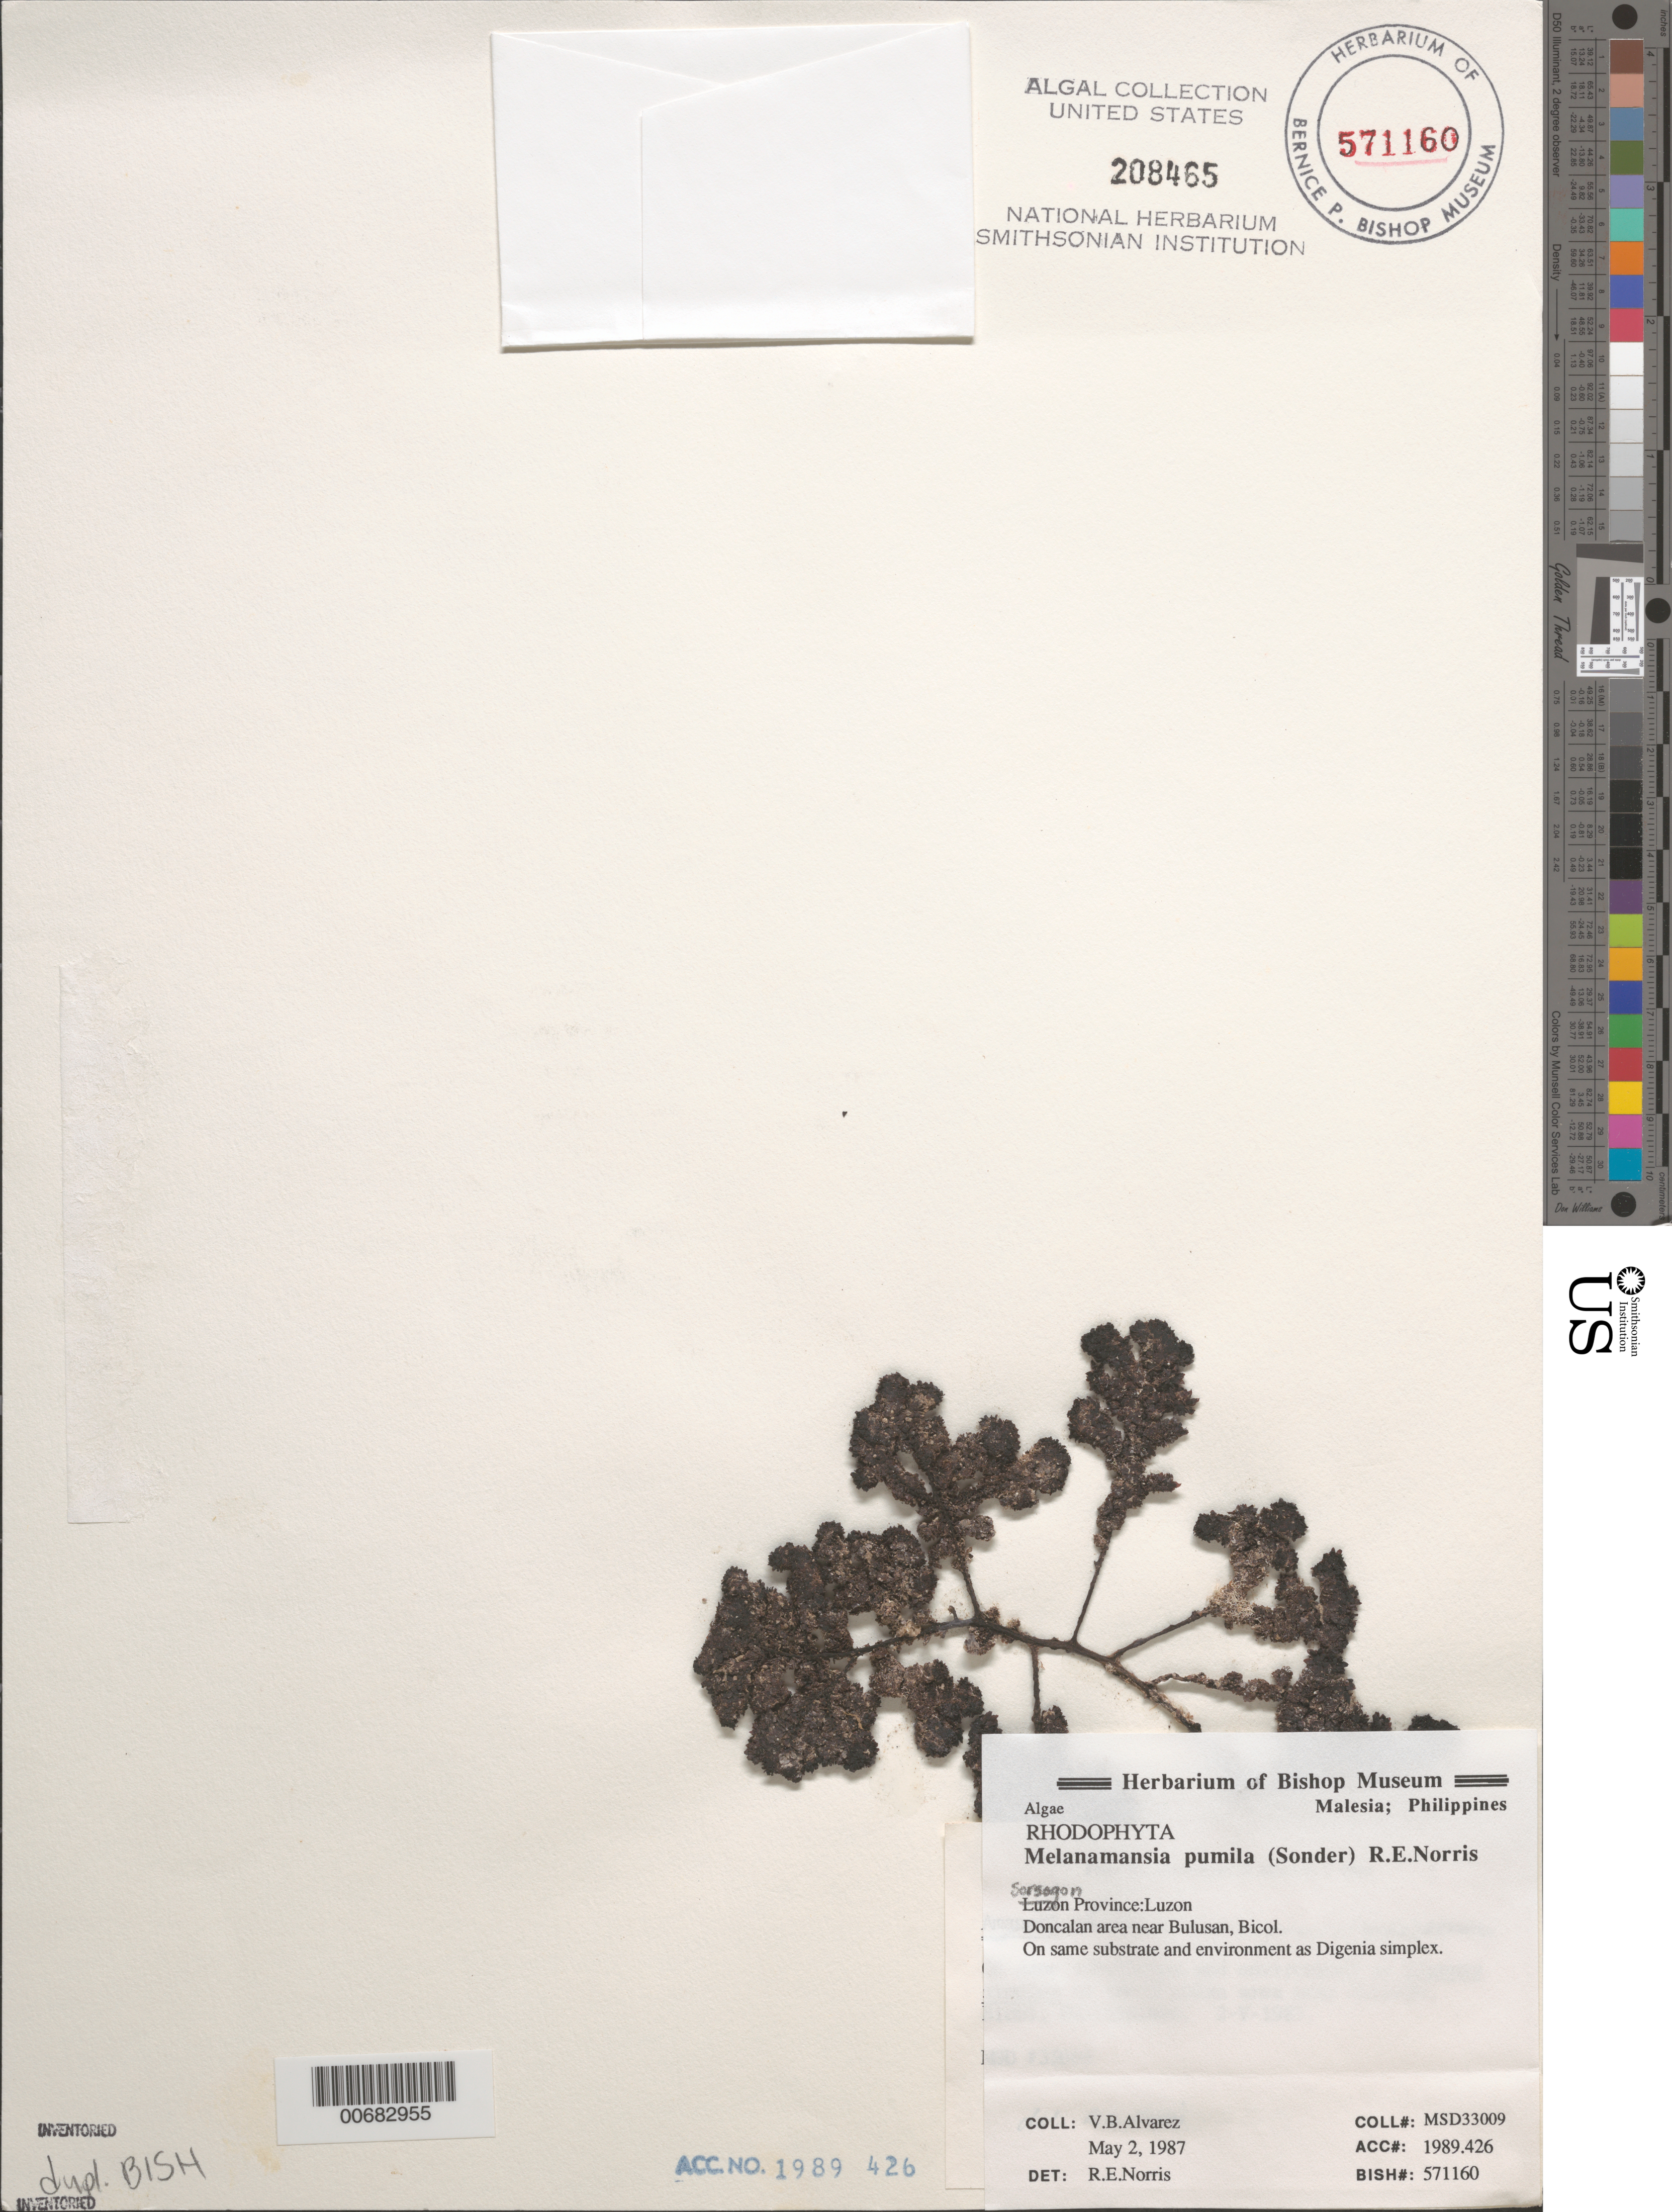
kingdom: Plantae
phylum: Rhodophyta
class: Florideophyceae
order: Ceramiales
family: Rhodomelaceae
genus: Amansia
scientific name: Amansia pumila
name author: (Sonder) J. Agardh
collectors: V. B. Alvarez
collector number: MSD 3009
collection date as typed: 02 May 1987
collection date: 1987-05-02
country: Philippines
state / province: Bicol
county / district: Sorsogon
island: Luzon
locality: Doncalan area near Bulusan, Bicol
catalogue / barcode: US 208465